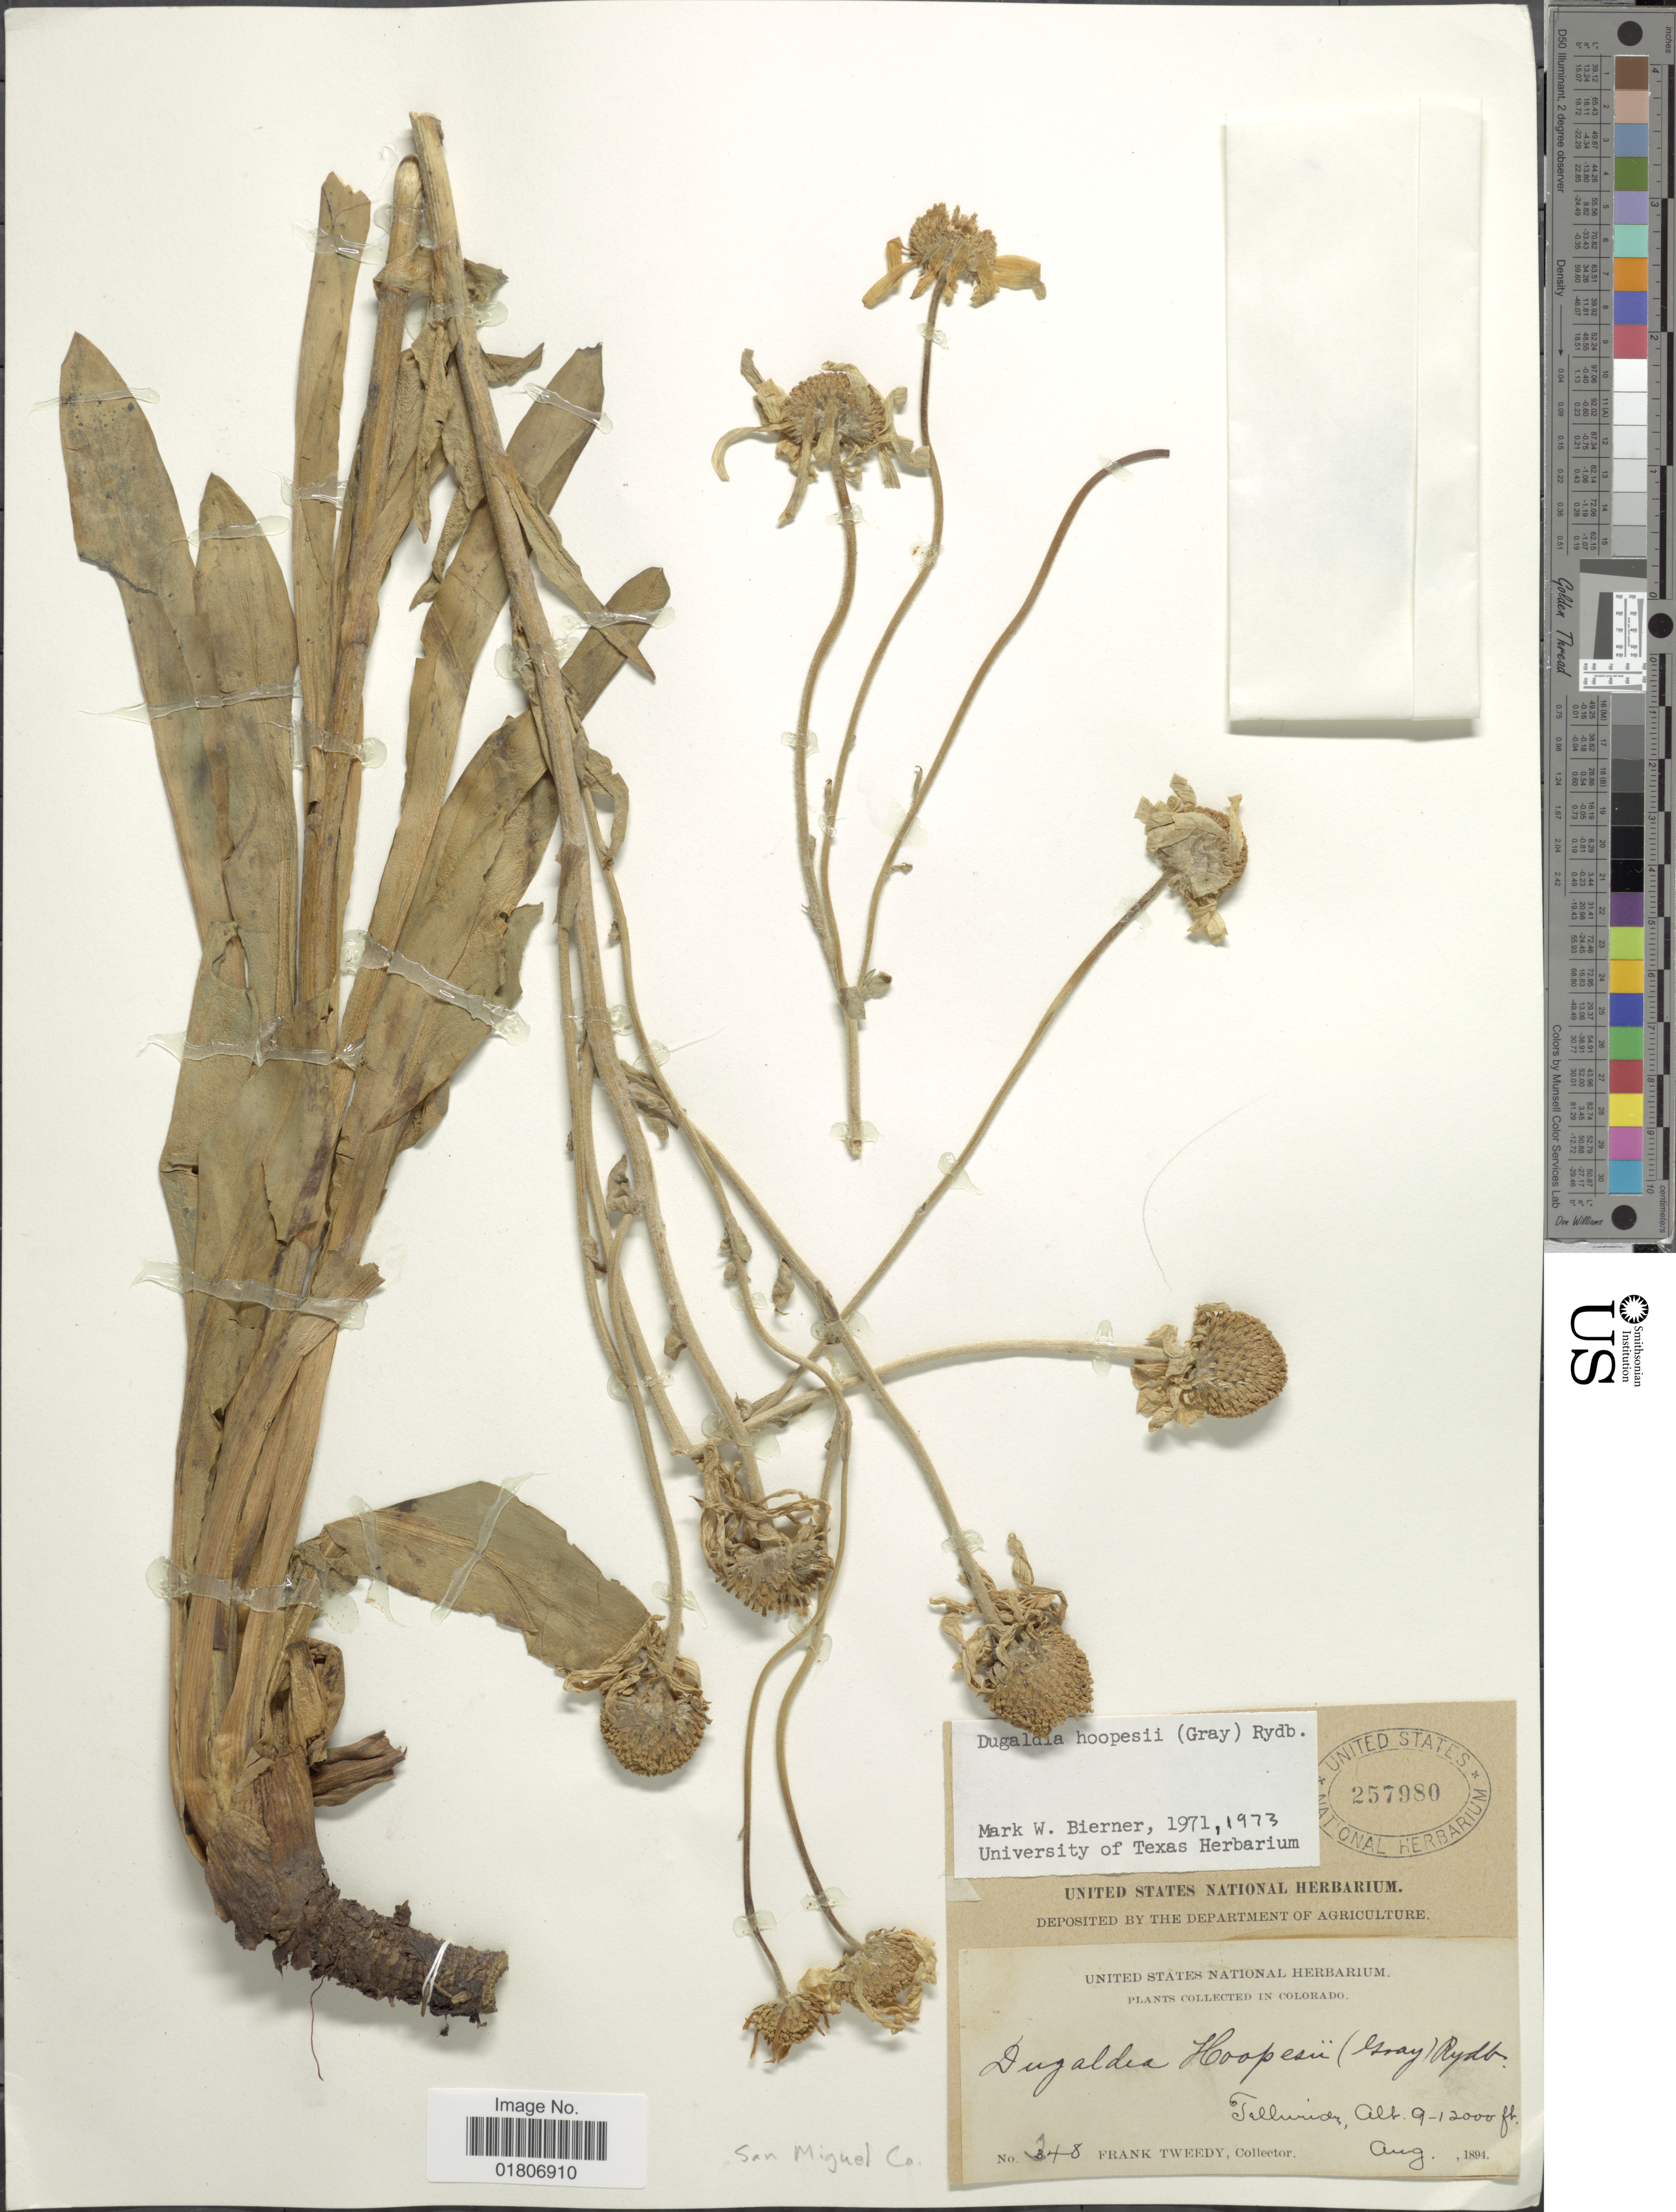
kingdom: Plantae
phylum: Tracheophyta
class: Magnoliopsida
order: Asterales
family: Asteraceae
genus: Dugaldia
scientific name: Dugaldia hoopesii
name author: (A. Gray) Rydb.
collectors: F. Tweedy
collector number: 348*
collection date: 1894-08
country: United States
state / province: Colorado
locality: Telluride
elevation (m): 2743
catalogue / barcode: US 257980